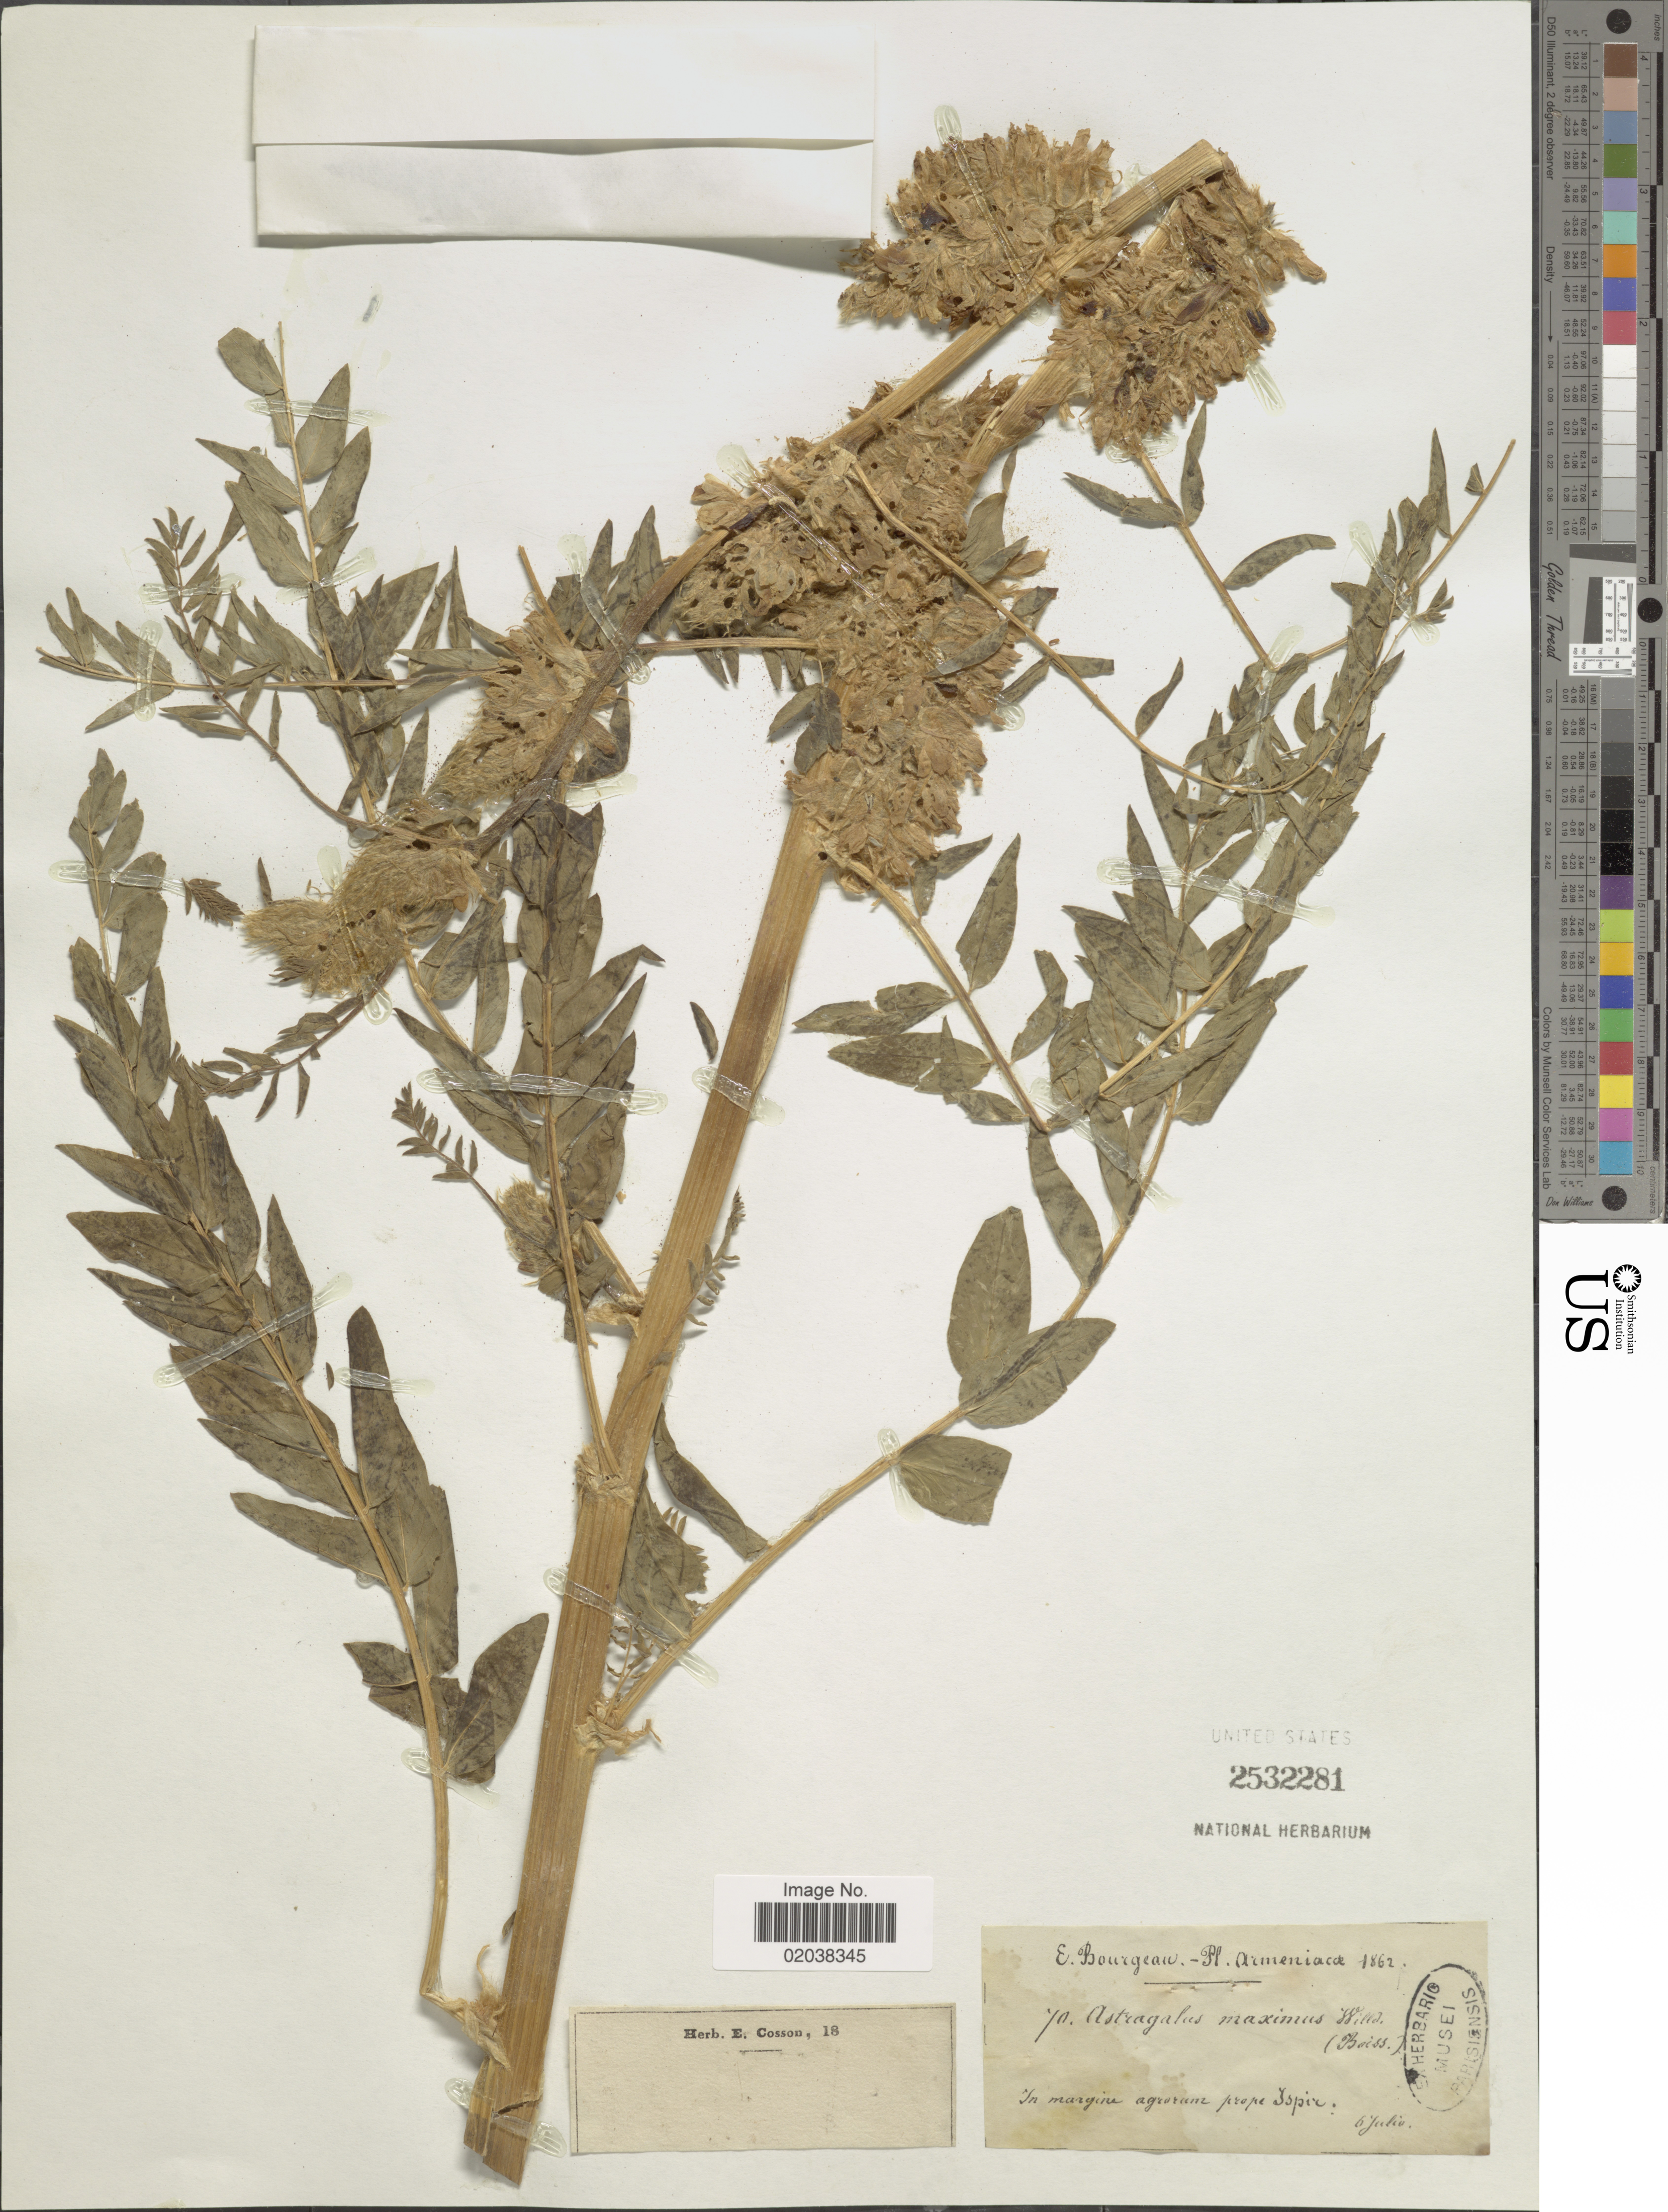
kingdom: Plantae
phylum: Tracheophyta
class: Magnoliopsida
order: Fabales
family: Fabaceae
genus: Astragalus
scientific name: Astragalus maximus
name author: Willd.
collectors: E. Bourgeau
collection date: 1862-07-06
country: Turkey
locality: Armeniacae. in margine agrorum prope Ispir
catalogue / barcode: US 2532281